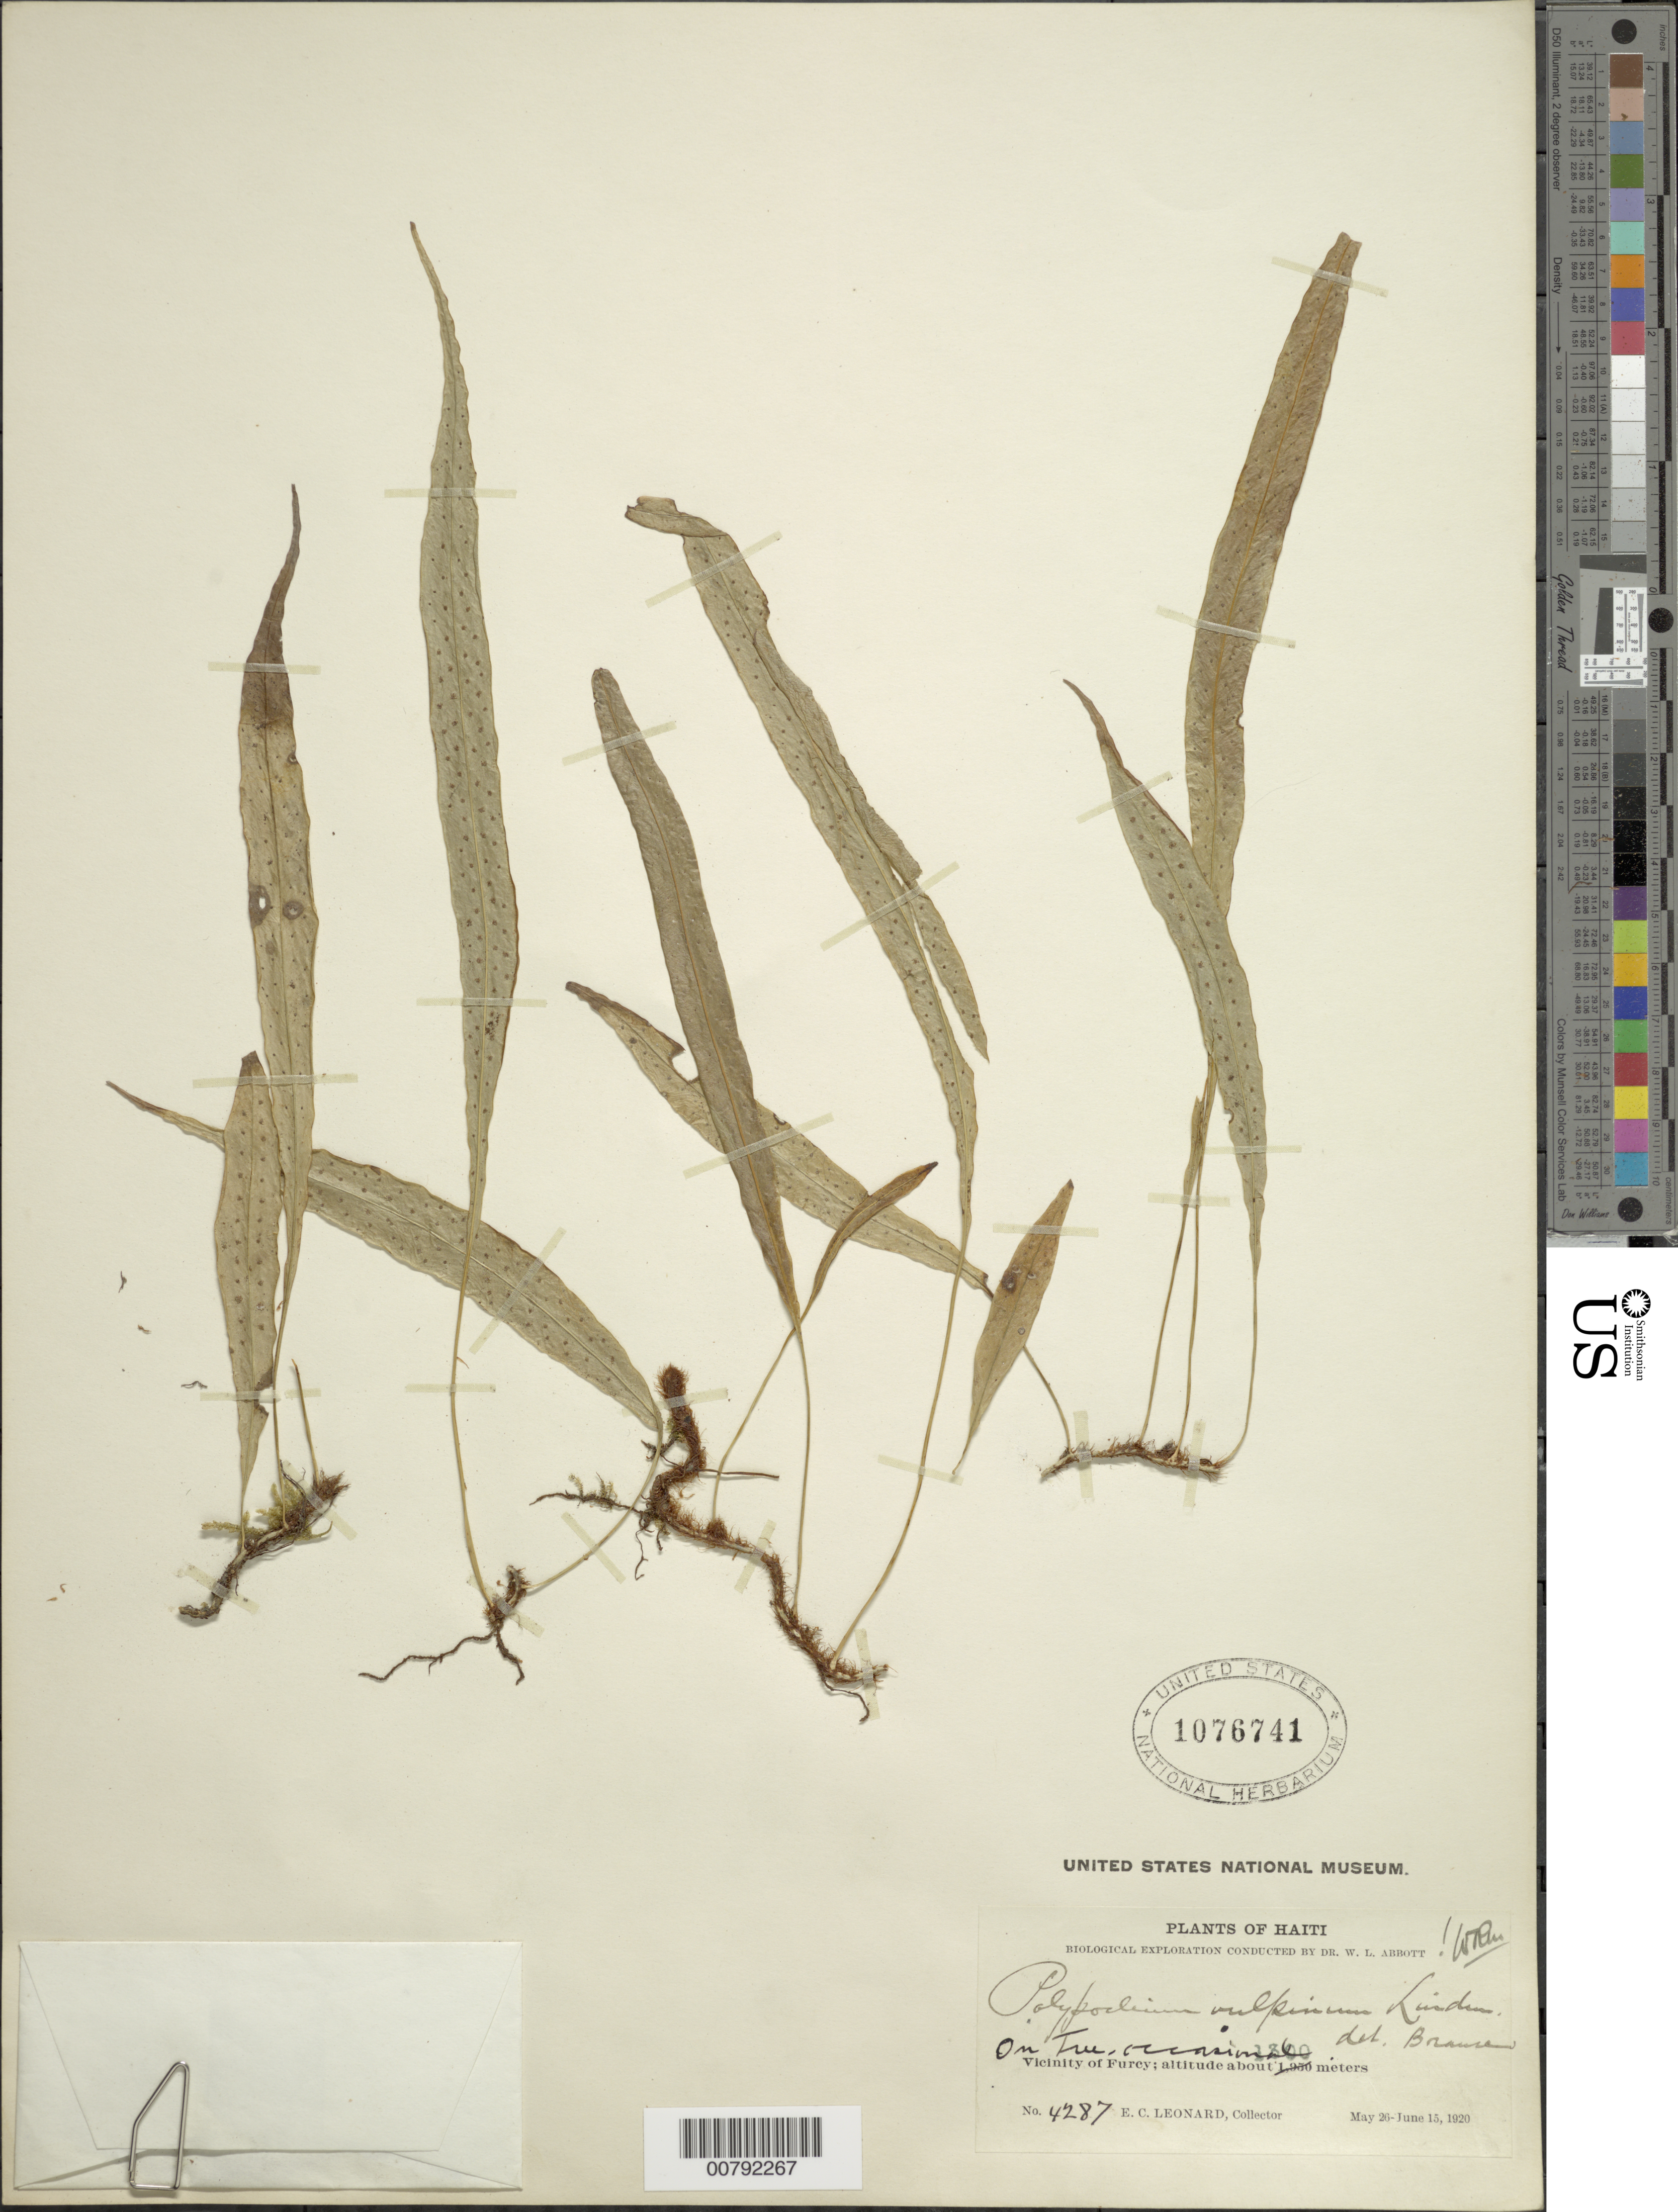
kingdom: Plantae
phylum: Tracheophyta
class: Polypodiopsida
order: Polypodiales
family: Polypodiaceae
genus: Campyloneurum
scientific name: Campyloneurum vulpinum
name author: (Lindm.) Ching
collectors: E. C. Leonard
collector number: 4287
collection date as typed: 26 May 1920 15 Jun 1920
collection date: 1920-05-26/1920-06-15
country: Haiti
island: Hispaniola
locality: Furcy, vicinity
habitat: On tree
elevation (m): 1300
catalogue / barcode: US 1076741